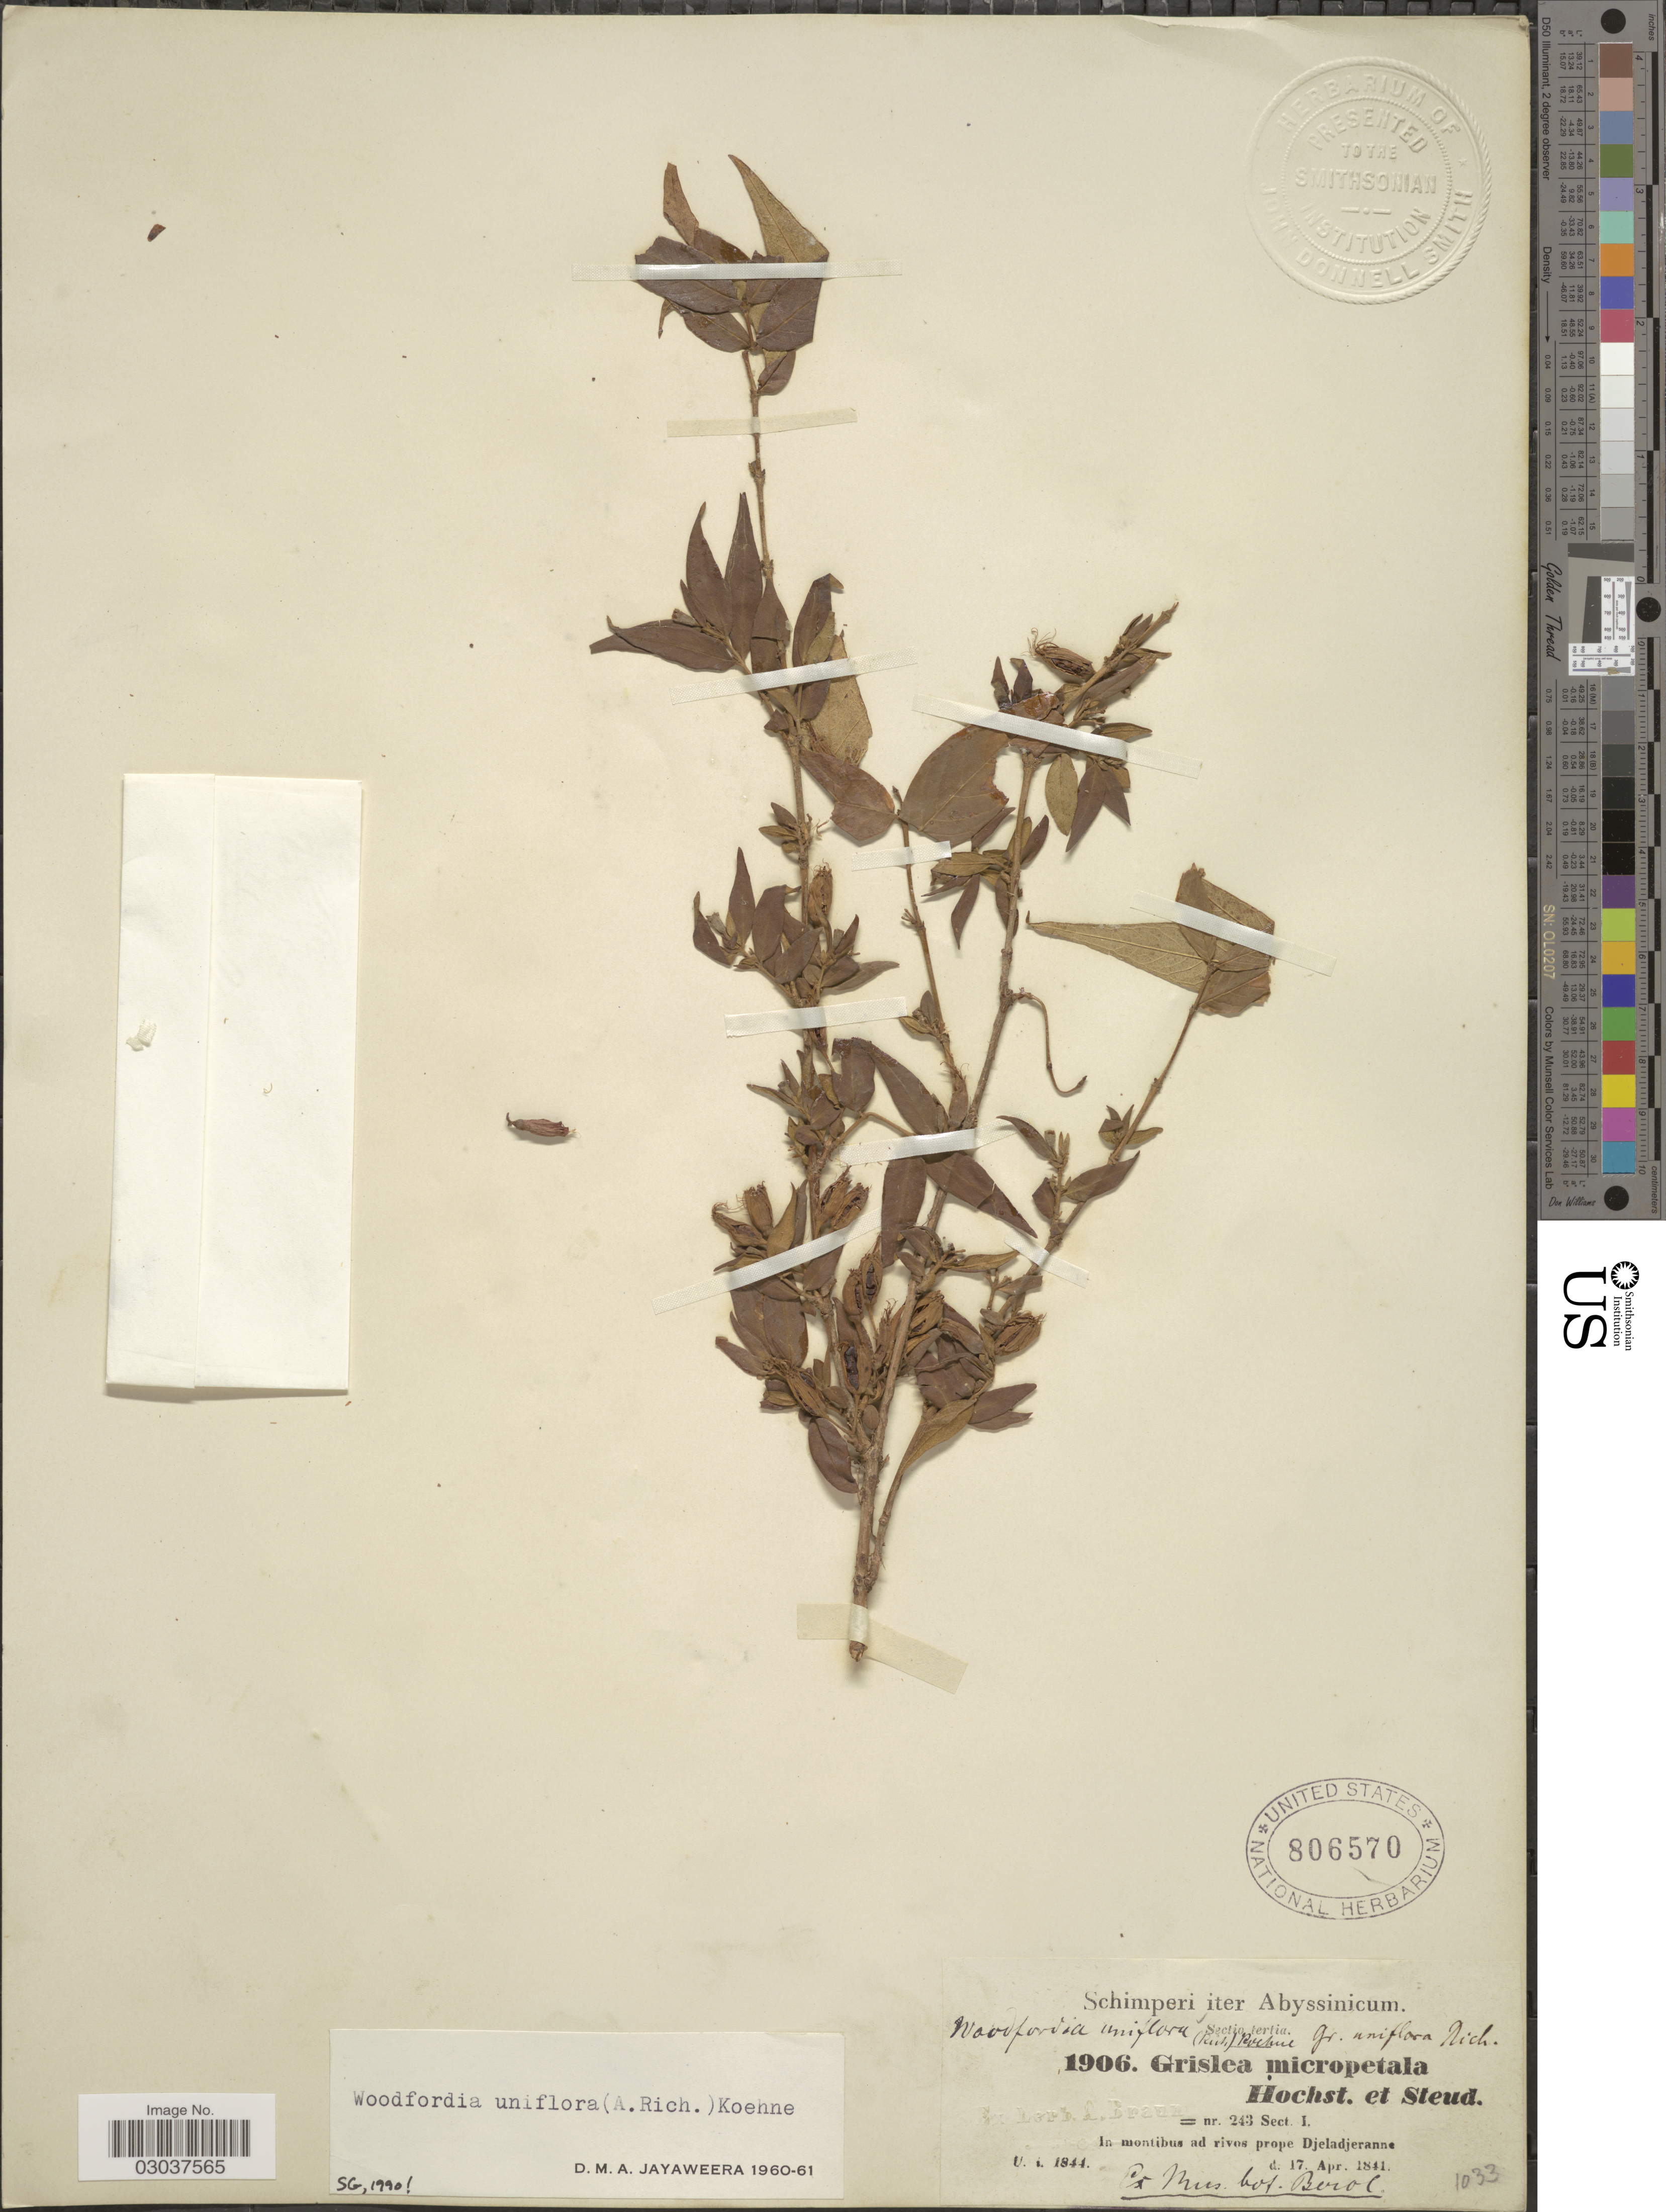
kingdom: Plantae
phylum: Tracheophyta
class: Magnoliopsida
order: Myrtales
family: Lythraceae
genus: Woodfordia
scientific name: Woodfordia uniflora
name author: (A. Rich.) Koehne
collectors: -. Schimper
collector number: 1906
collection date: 1841-04-17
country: Eritrea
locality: Abyssinicum. In montibus ad rivos prope Djeladjeranne.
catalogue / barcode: US 806570